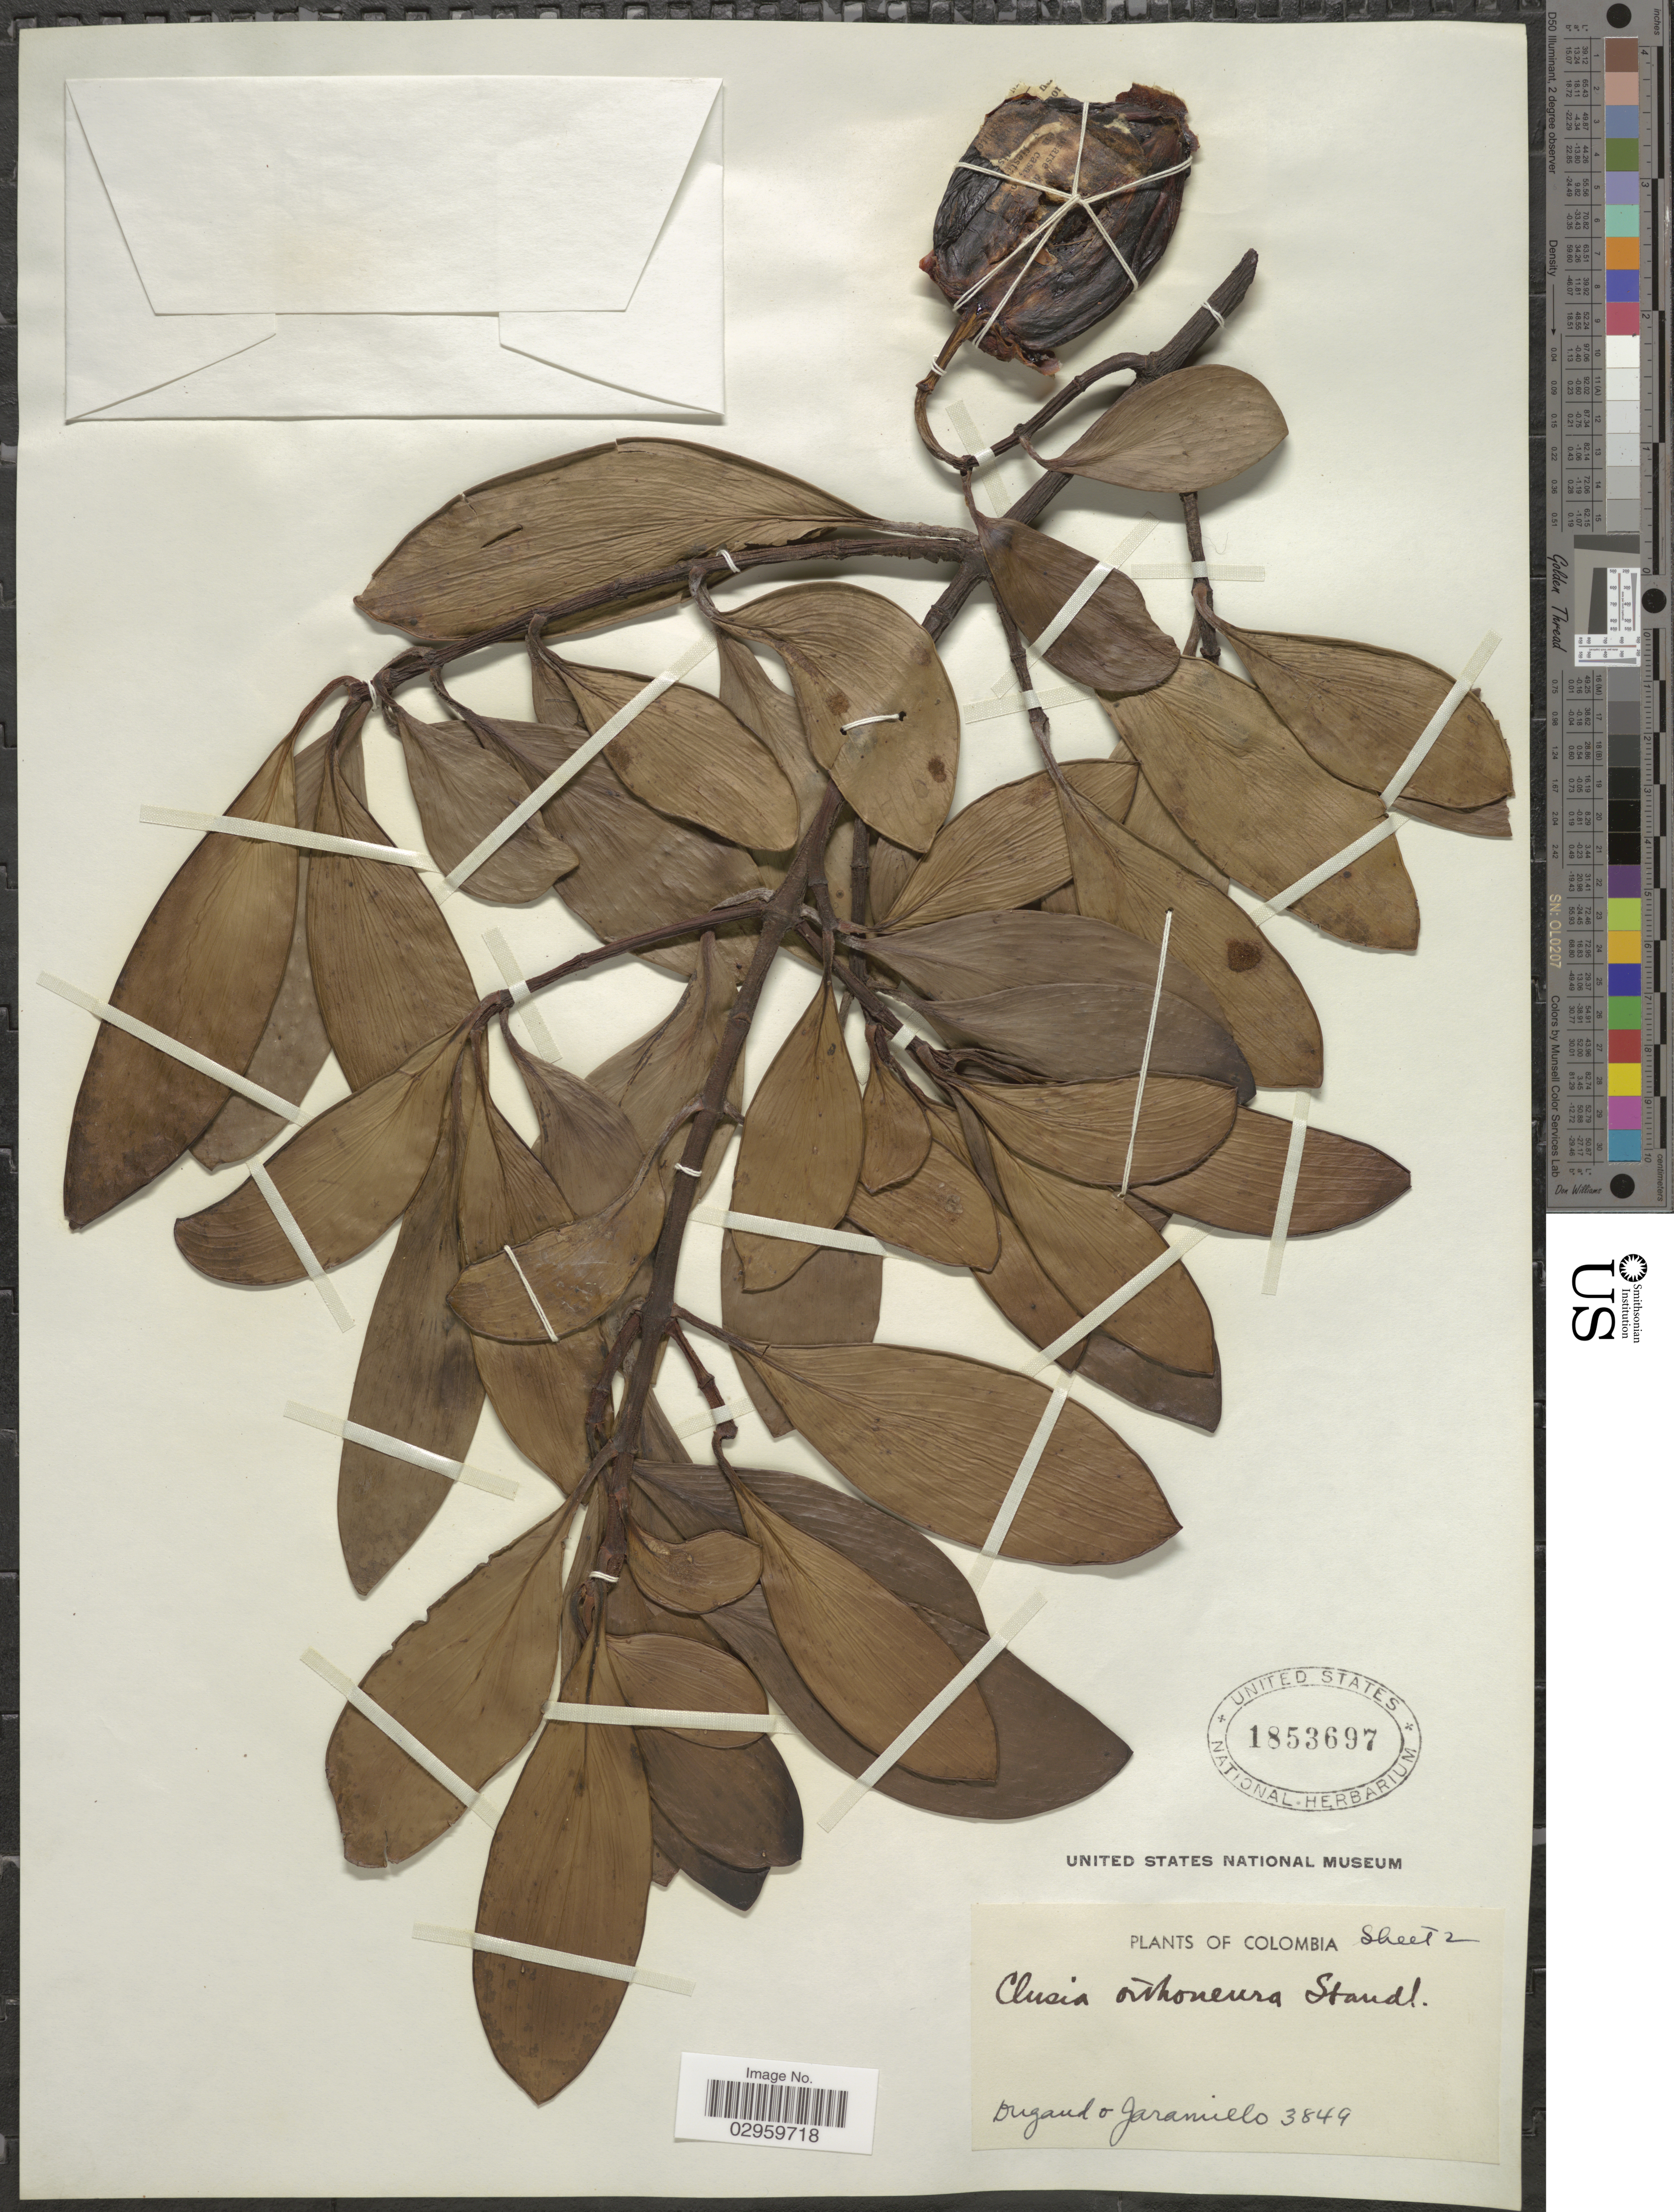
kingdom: Plantae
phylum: Tracheophyta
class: Magnoliopsida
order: Malpighiales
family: Clusiaceae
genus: Clusia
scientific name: Clusia orthoneura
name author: Standl.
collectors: Dugand, -- & Jaramillo, --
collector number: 3849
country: Colombia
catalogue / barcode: US 1853697